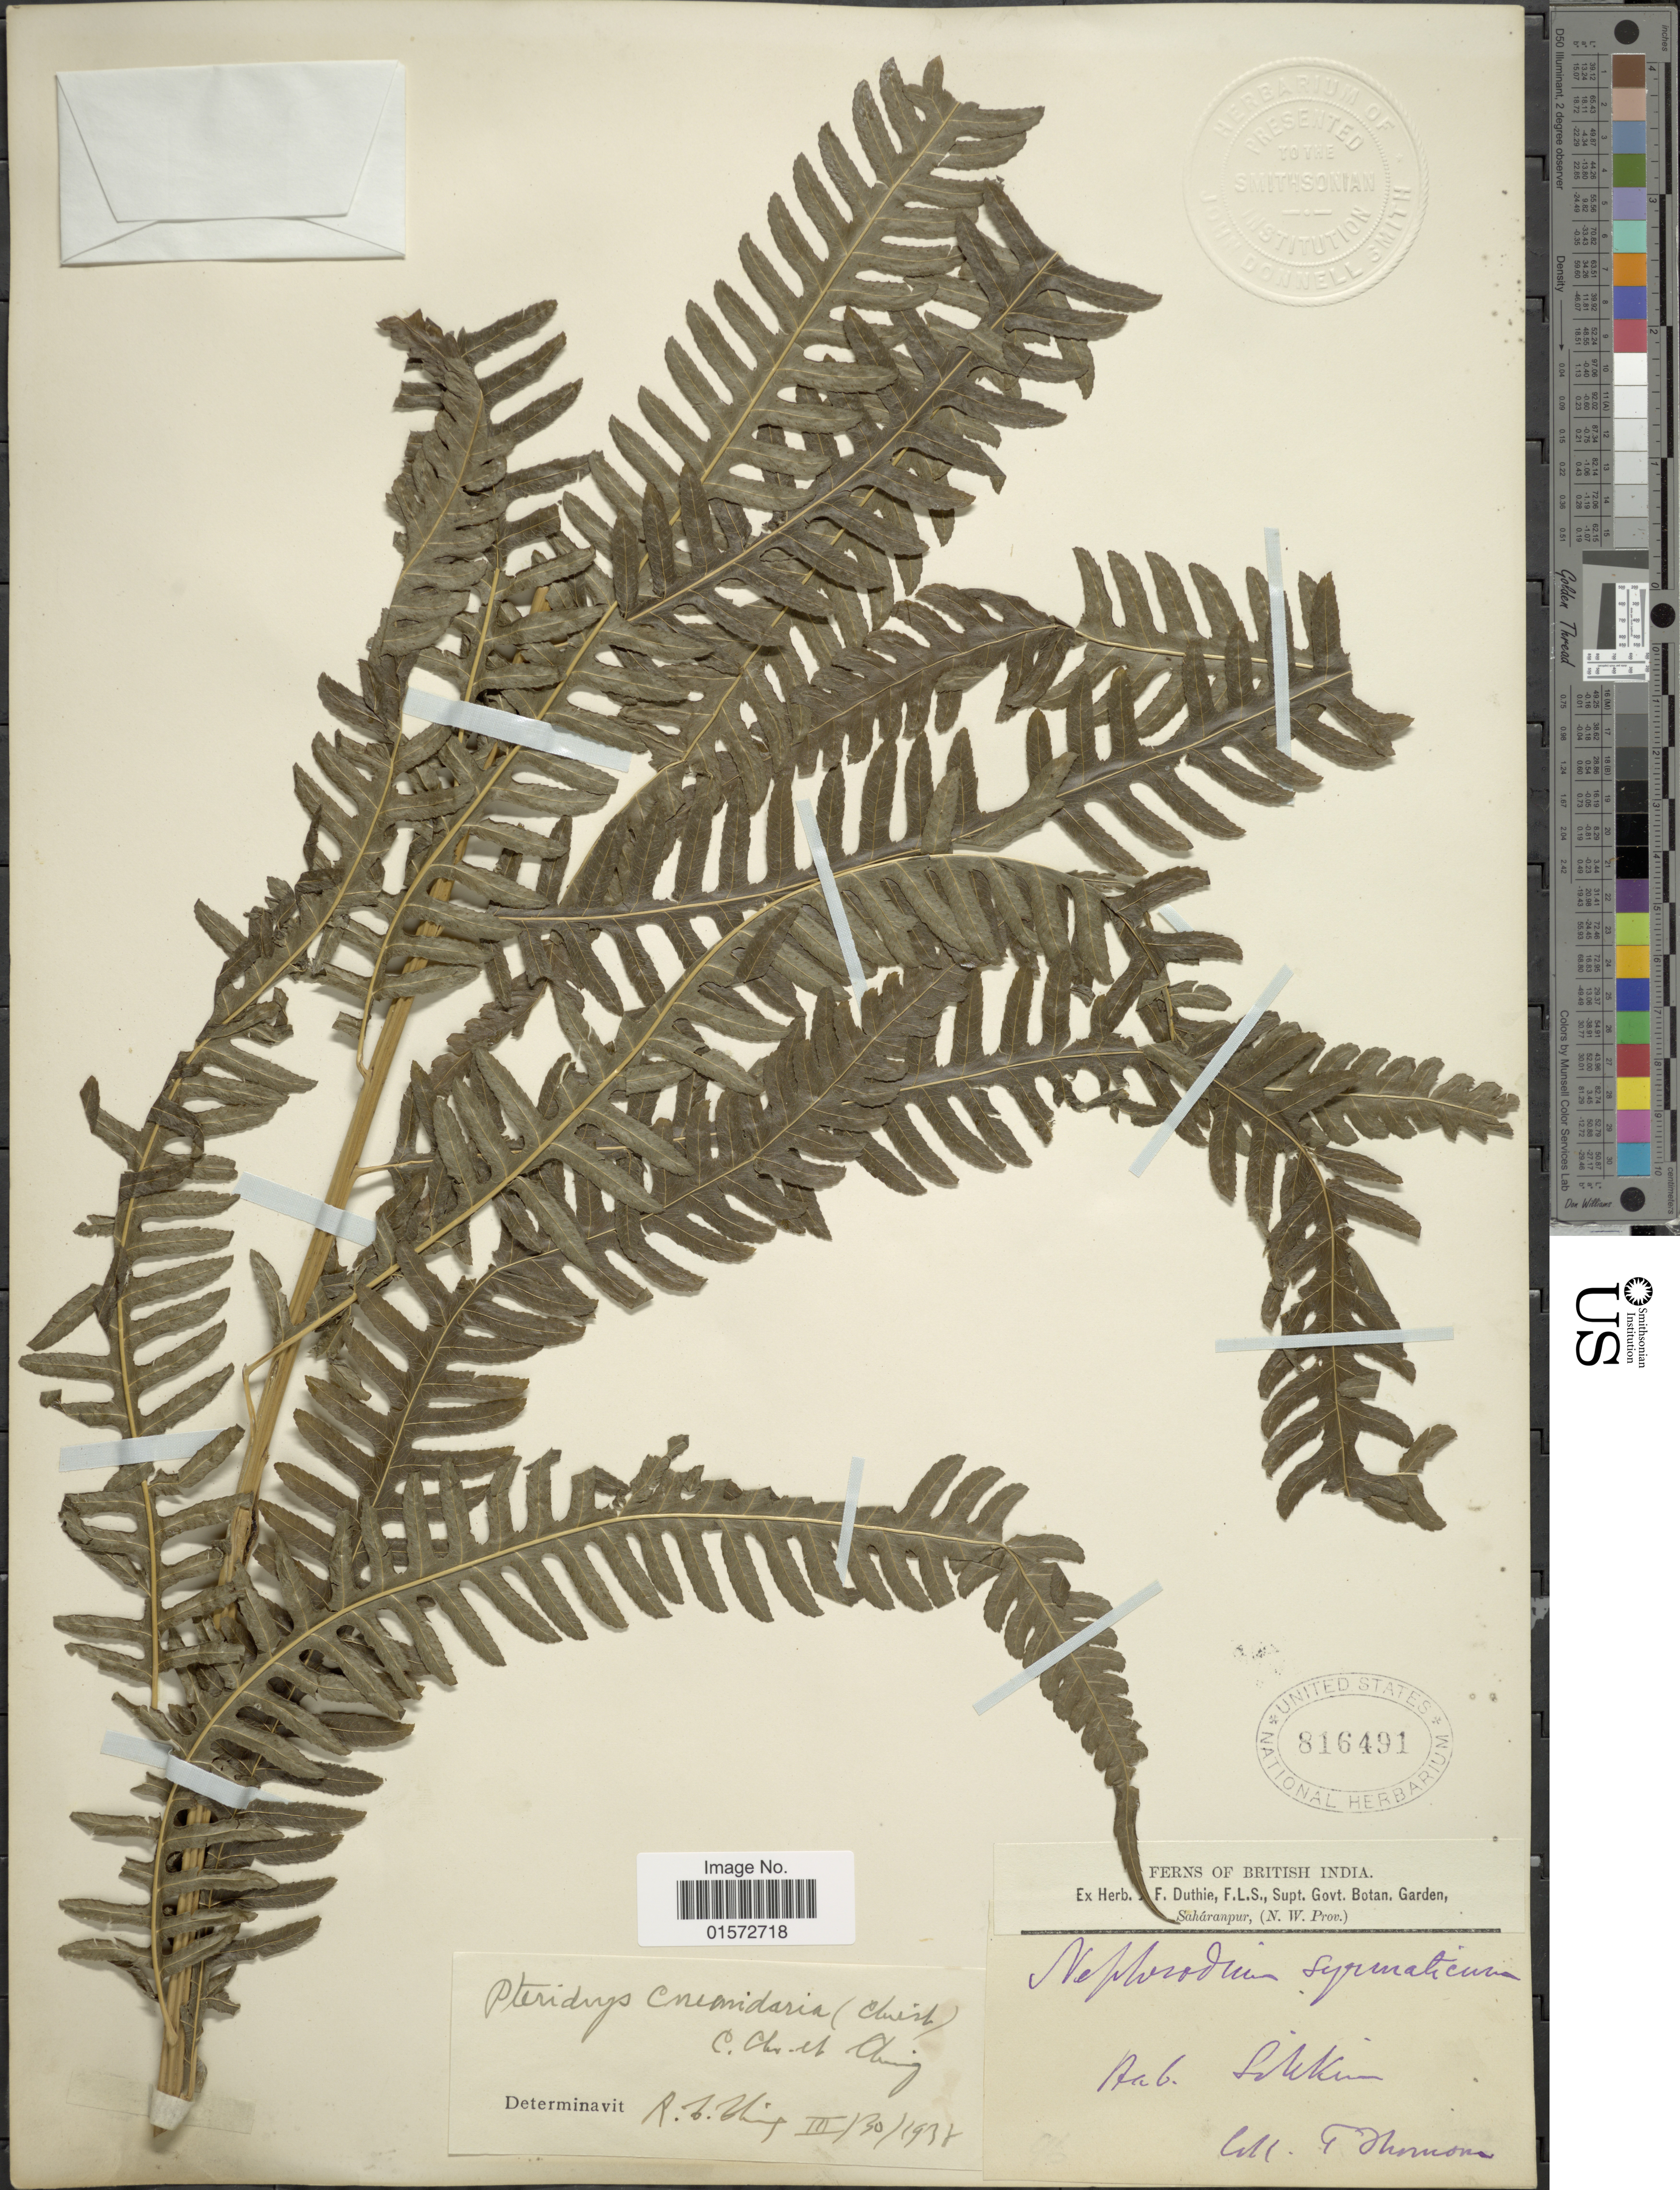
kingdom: Plantae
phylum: Tracheophyta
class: Polypodiopsida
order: Polypodiales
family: Tectariaceae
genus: Pteridrys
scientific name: Pteridrys cnemidaria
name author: (Christ) C. Chr. & Ching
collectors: T. Thomson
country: India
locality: British India. Aab Sikken [interpreted]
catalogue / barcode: US 816491